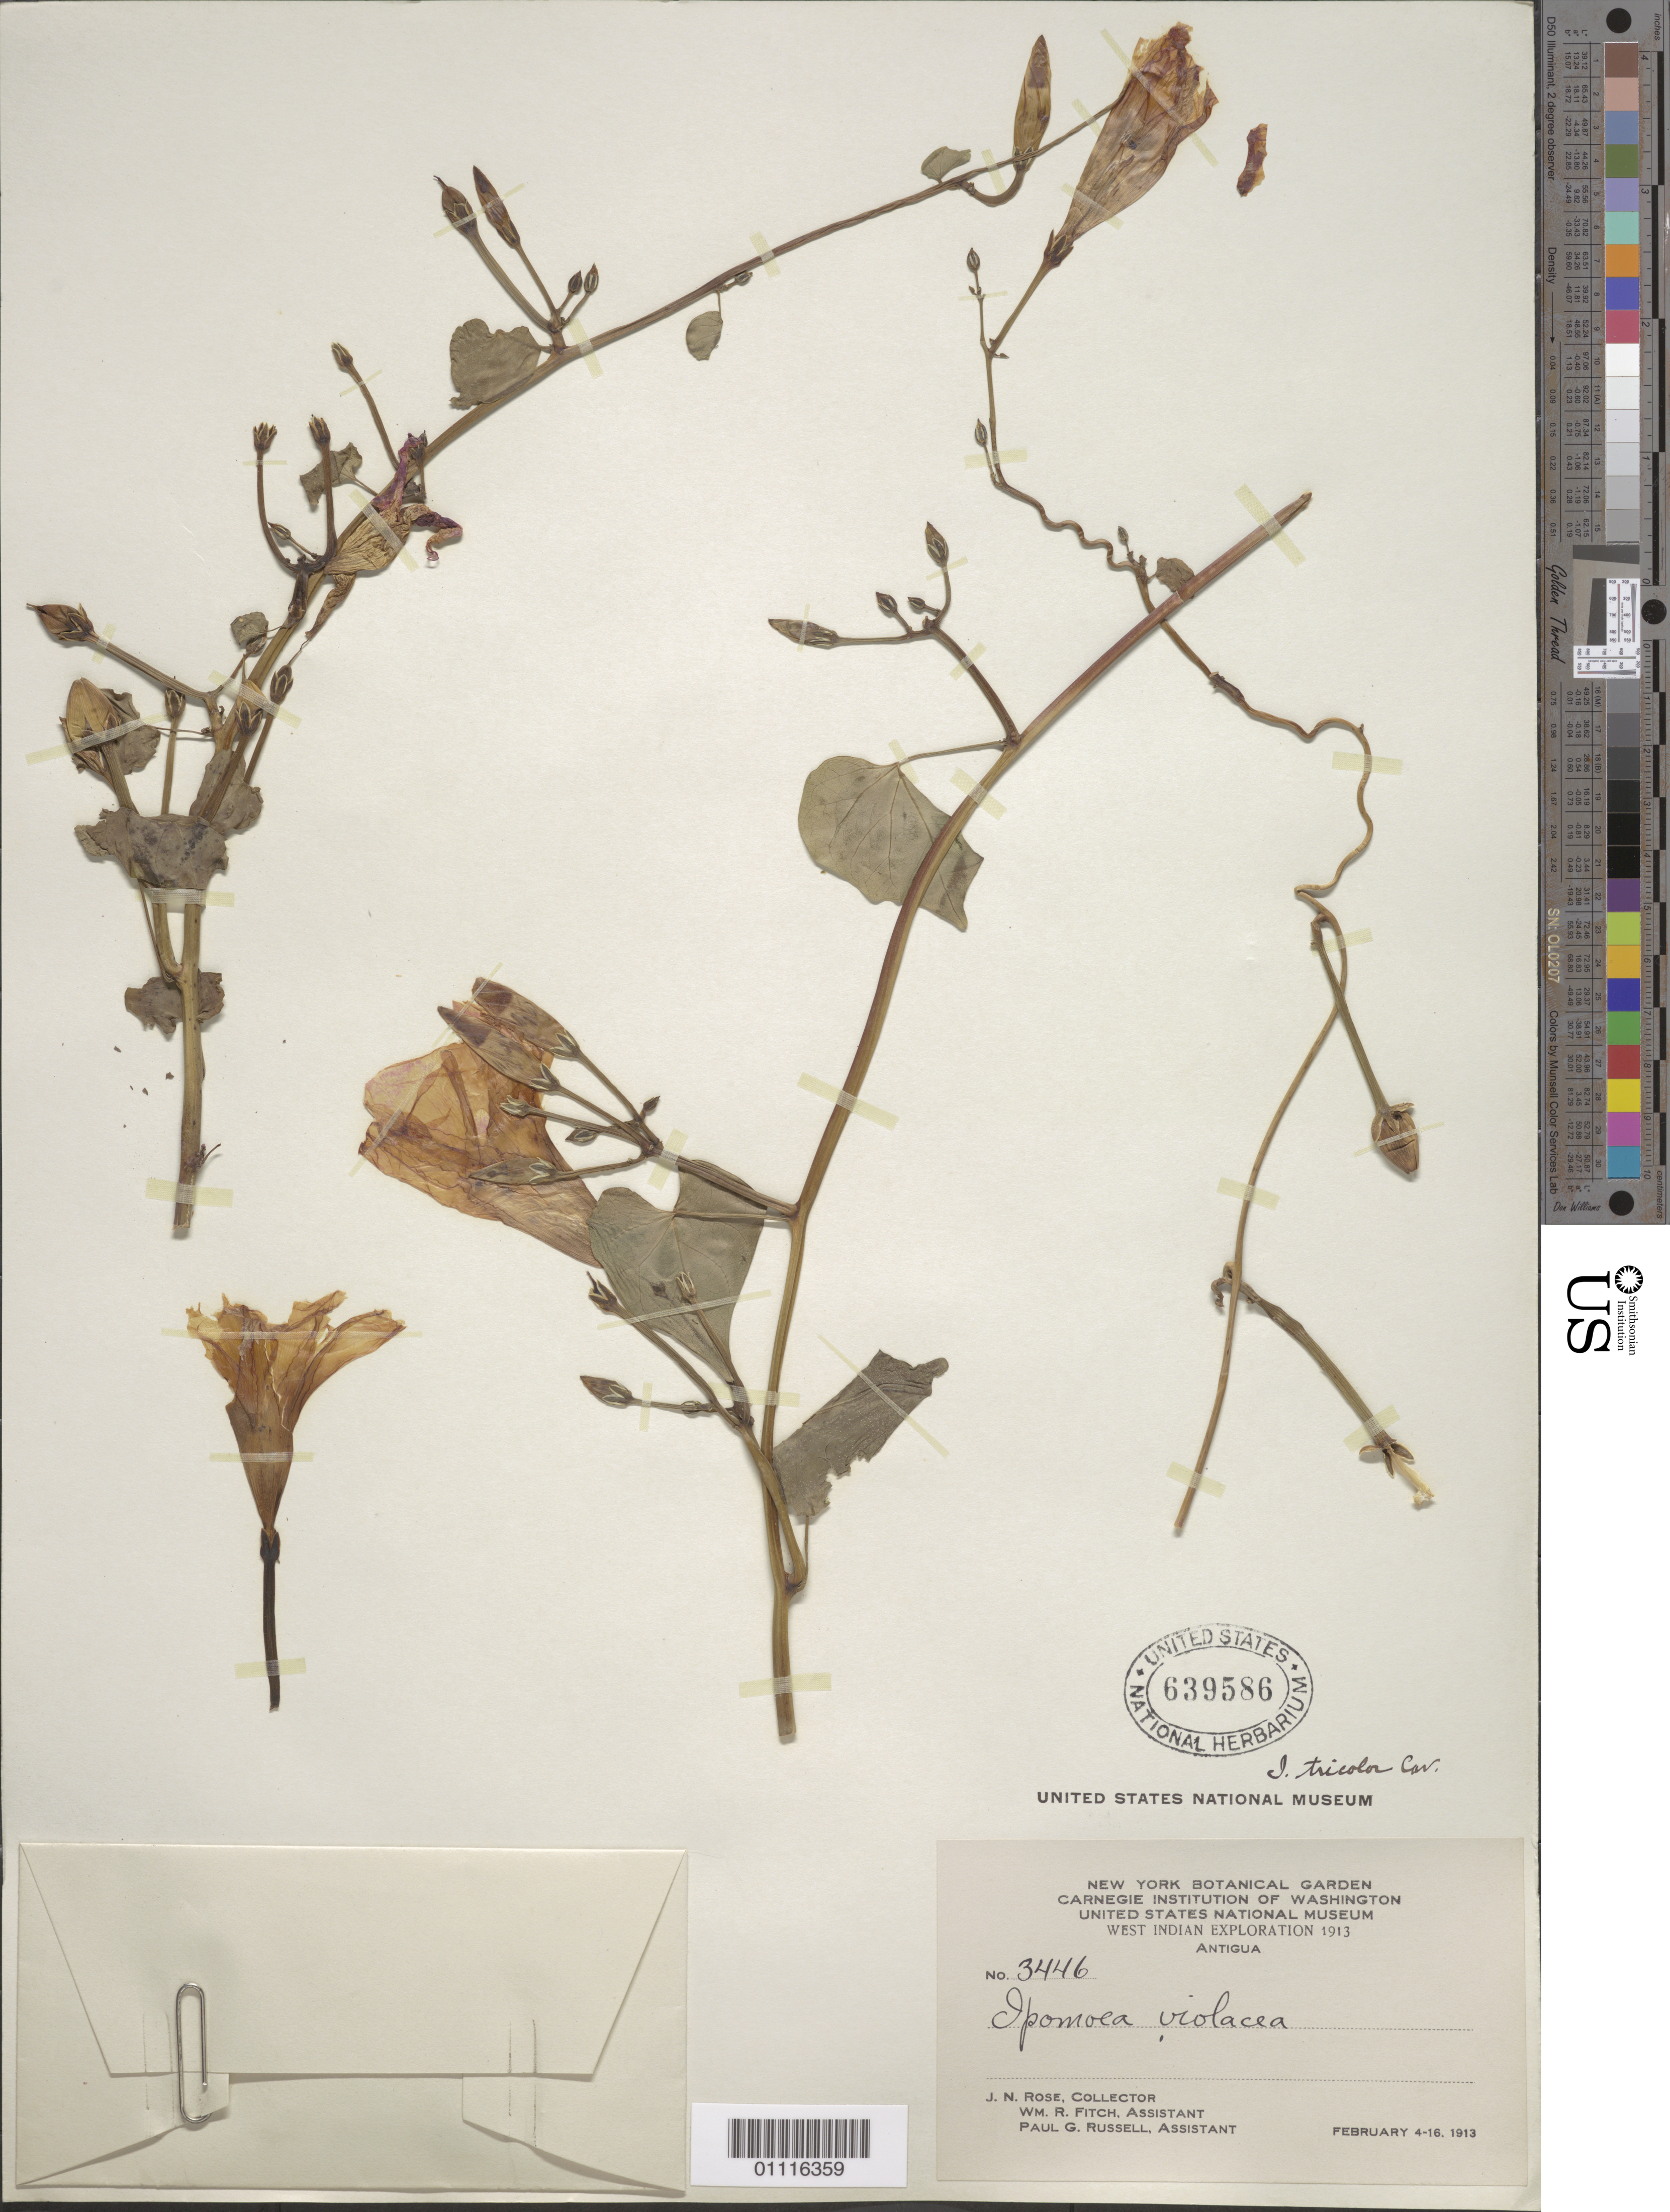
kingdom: Plantae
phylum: Tracheophyta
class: Magnoliopsida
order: Solanales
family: Convolvulaceae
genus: Ipomoea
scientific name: Ipomoea tricolor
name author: Cav.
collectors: J. N. Rose, W. R. Fitch & P. G. Russell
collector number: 3446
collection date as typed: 04 Feb 1913 to 16 Feb 1913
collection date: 1913-02-04/1913-02-16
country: Antigua and Barbuda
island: Antigua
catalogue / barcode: US 639586